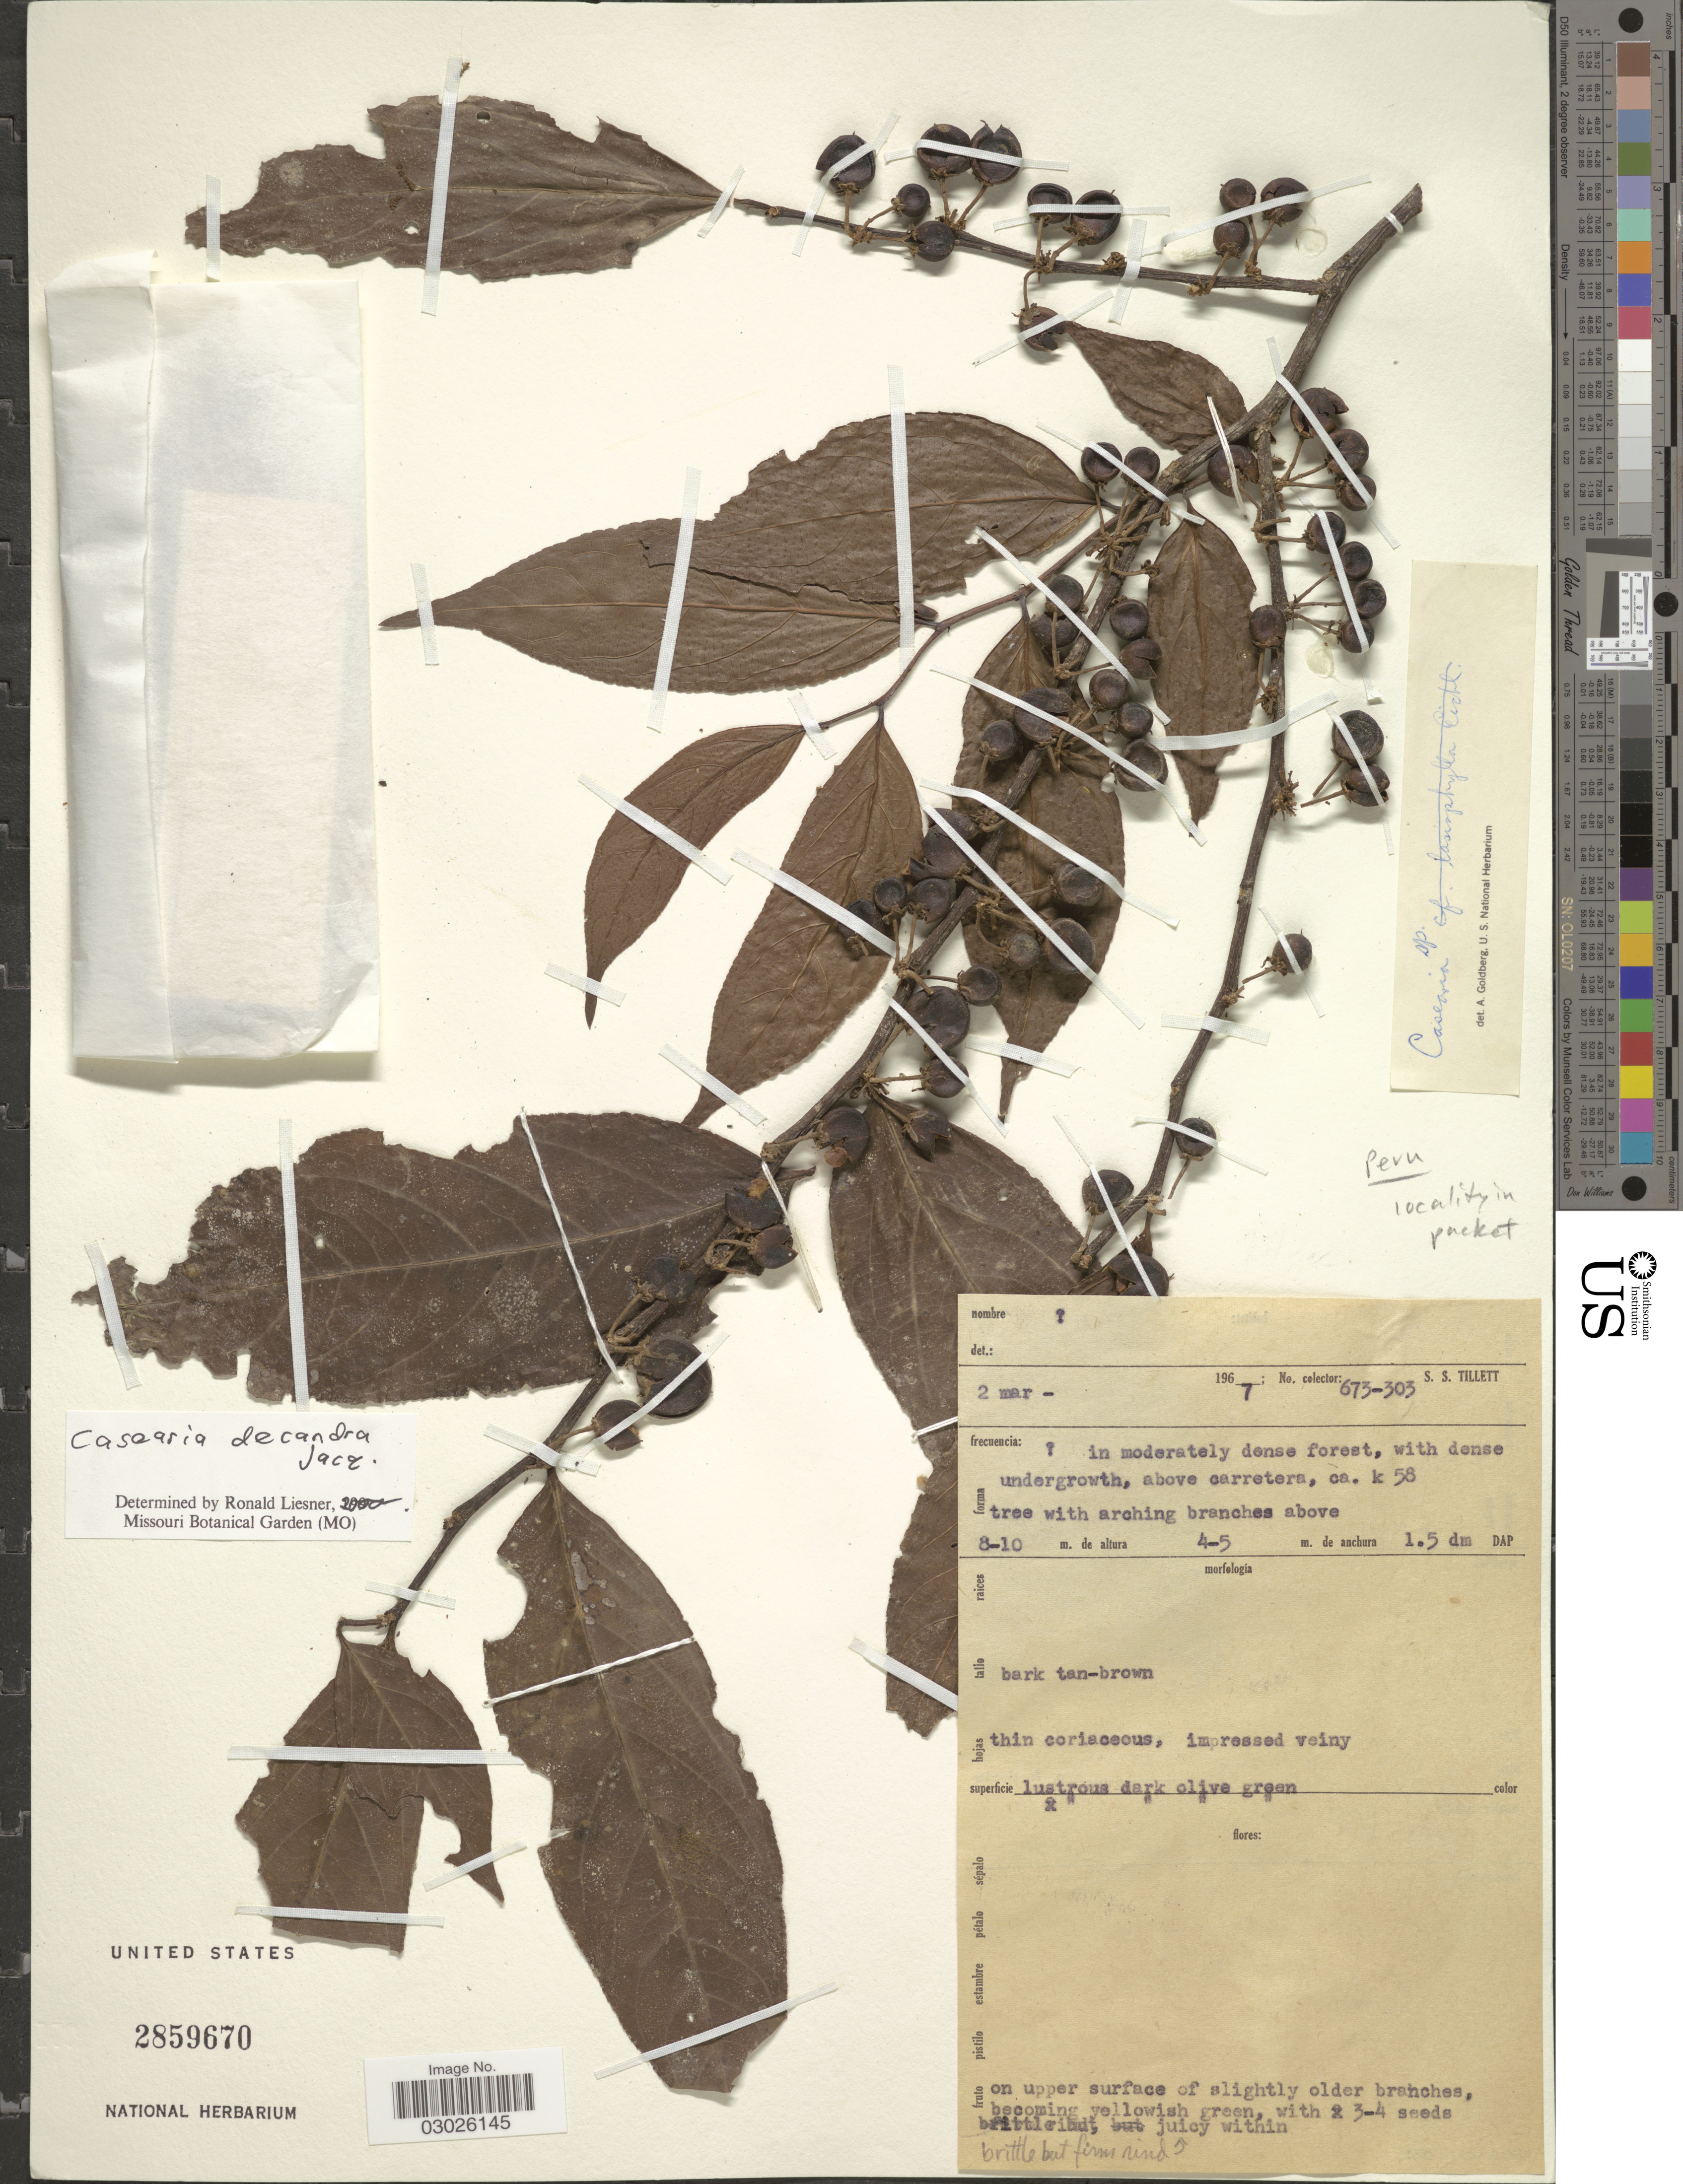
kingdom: Plantae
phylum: Tracheophyta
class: Magnoliopsida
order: Malpighiales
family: Salicaceae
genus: Casearia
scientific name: Casearia decandra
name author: Jacq.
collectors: S. S. Tillett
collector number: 673-303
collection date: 1967-03-02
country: Peru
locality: Above carretera, ca. k 58.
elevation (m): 8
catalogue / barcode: US 2859670